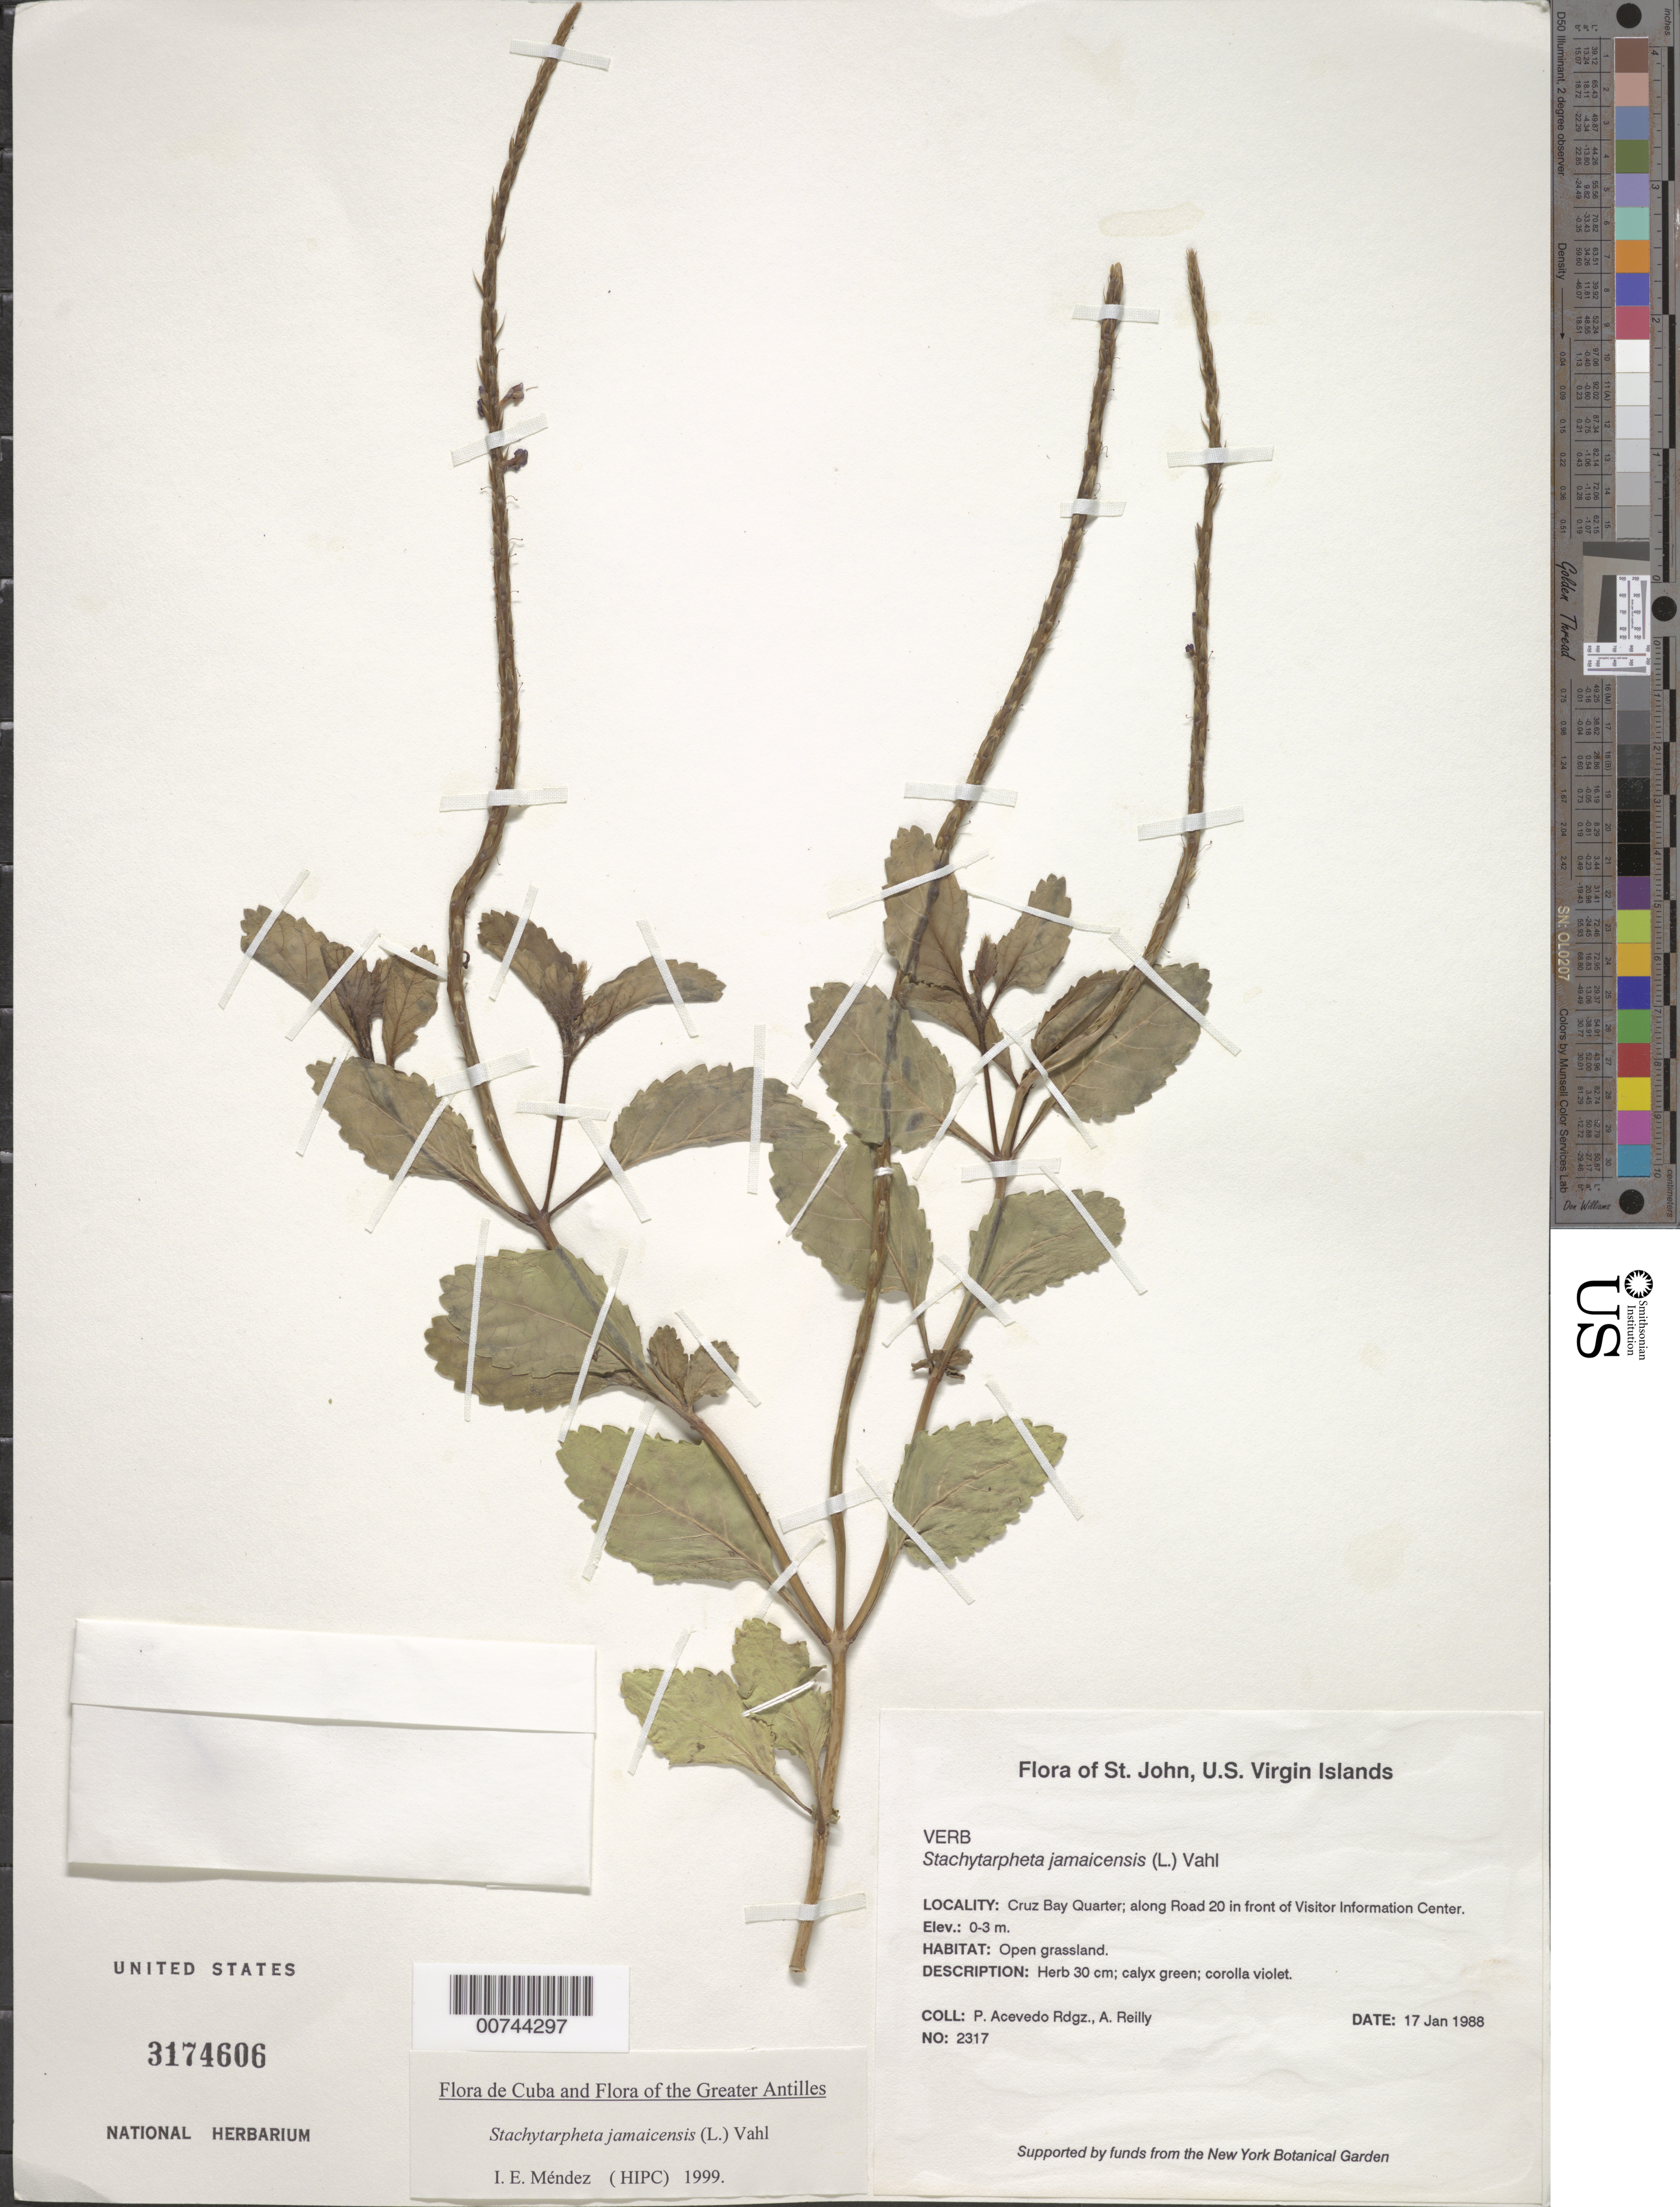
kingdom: Plantae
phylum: Tracheophyta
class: Magnoliopsida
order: Lamiales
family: Verbenaceae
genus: Stachytarpheta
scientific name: Stachytarpheta jamaicensis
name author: (L.) Vahl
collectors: P. Acevedo-Rodr.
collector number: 2317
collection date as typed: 16 Jan 1988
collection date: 1988-01-16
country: U.S. Virgin Islands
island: St. John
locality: Cruz Bay Quarter; Lind Point by Research Center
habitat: Open roadside.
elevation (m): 85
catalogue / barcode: US 3174606